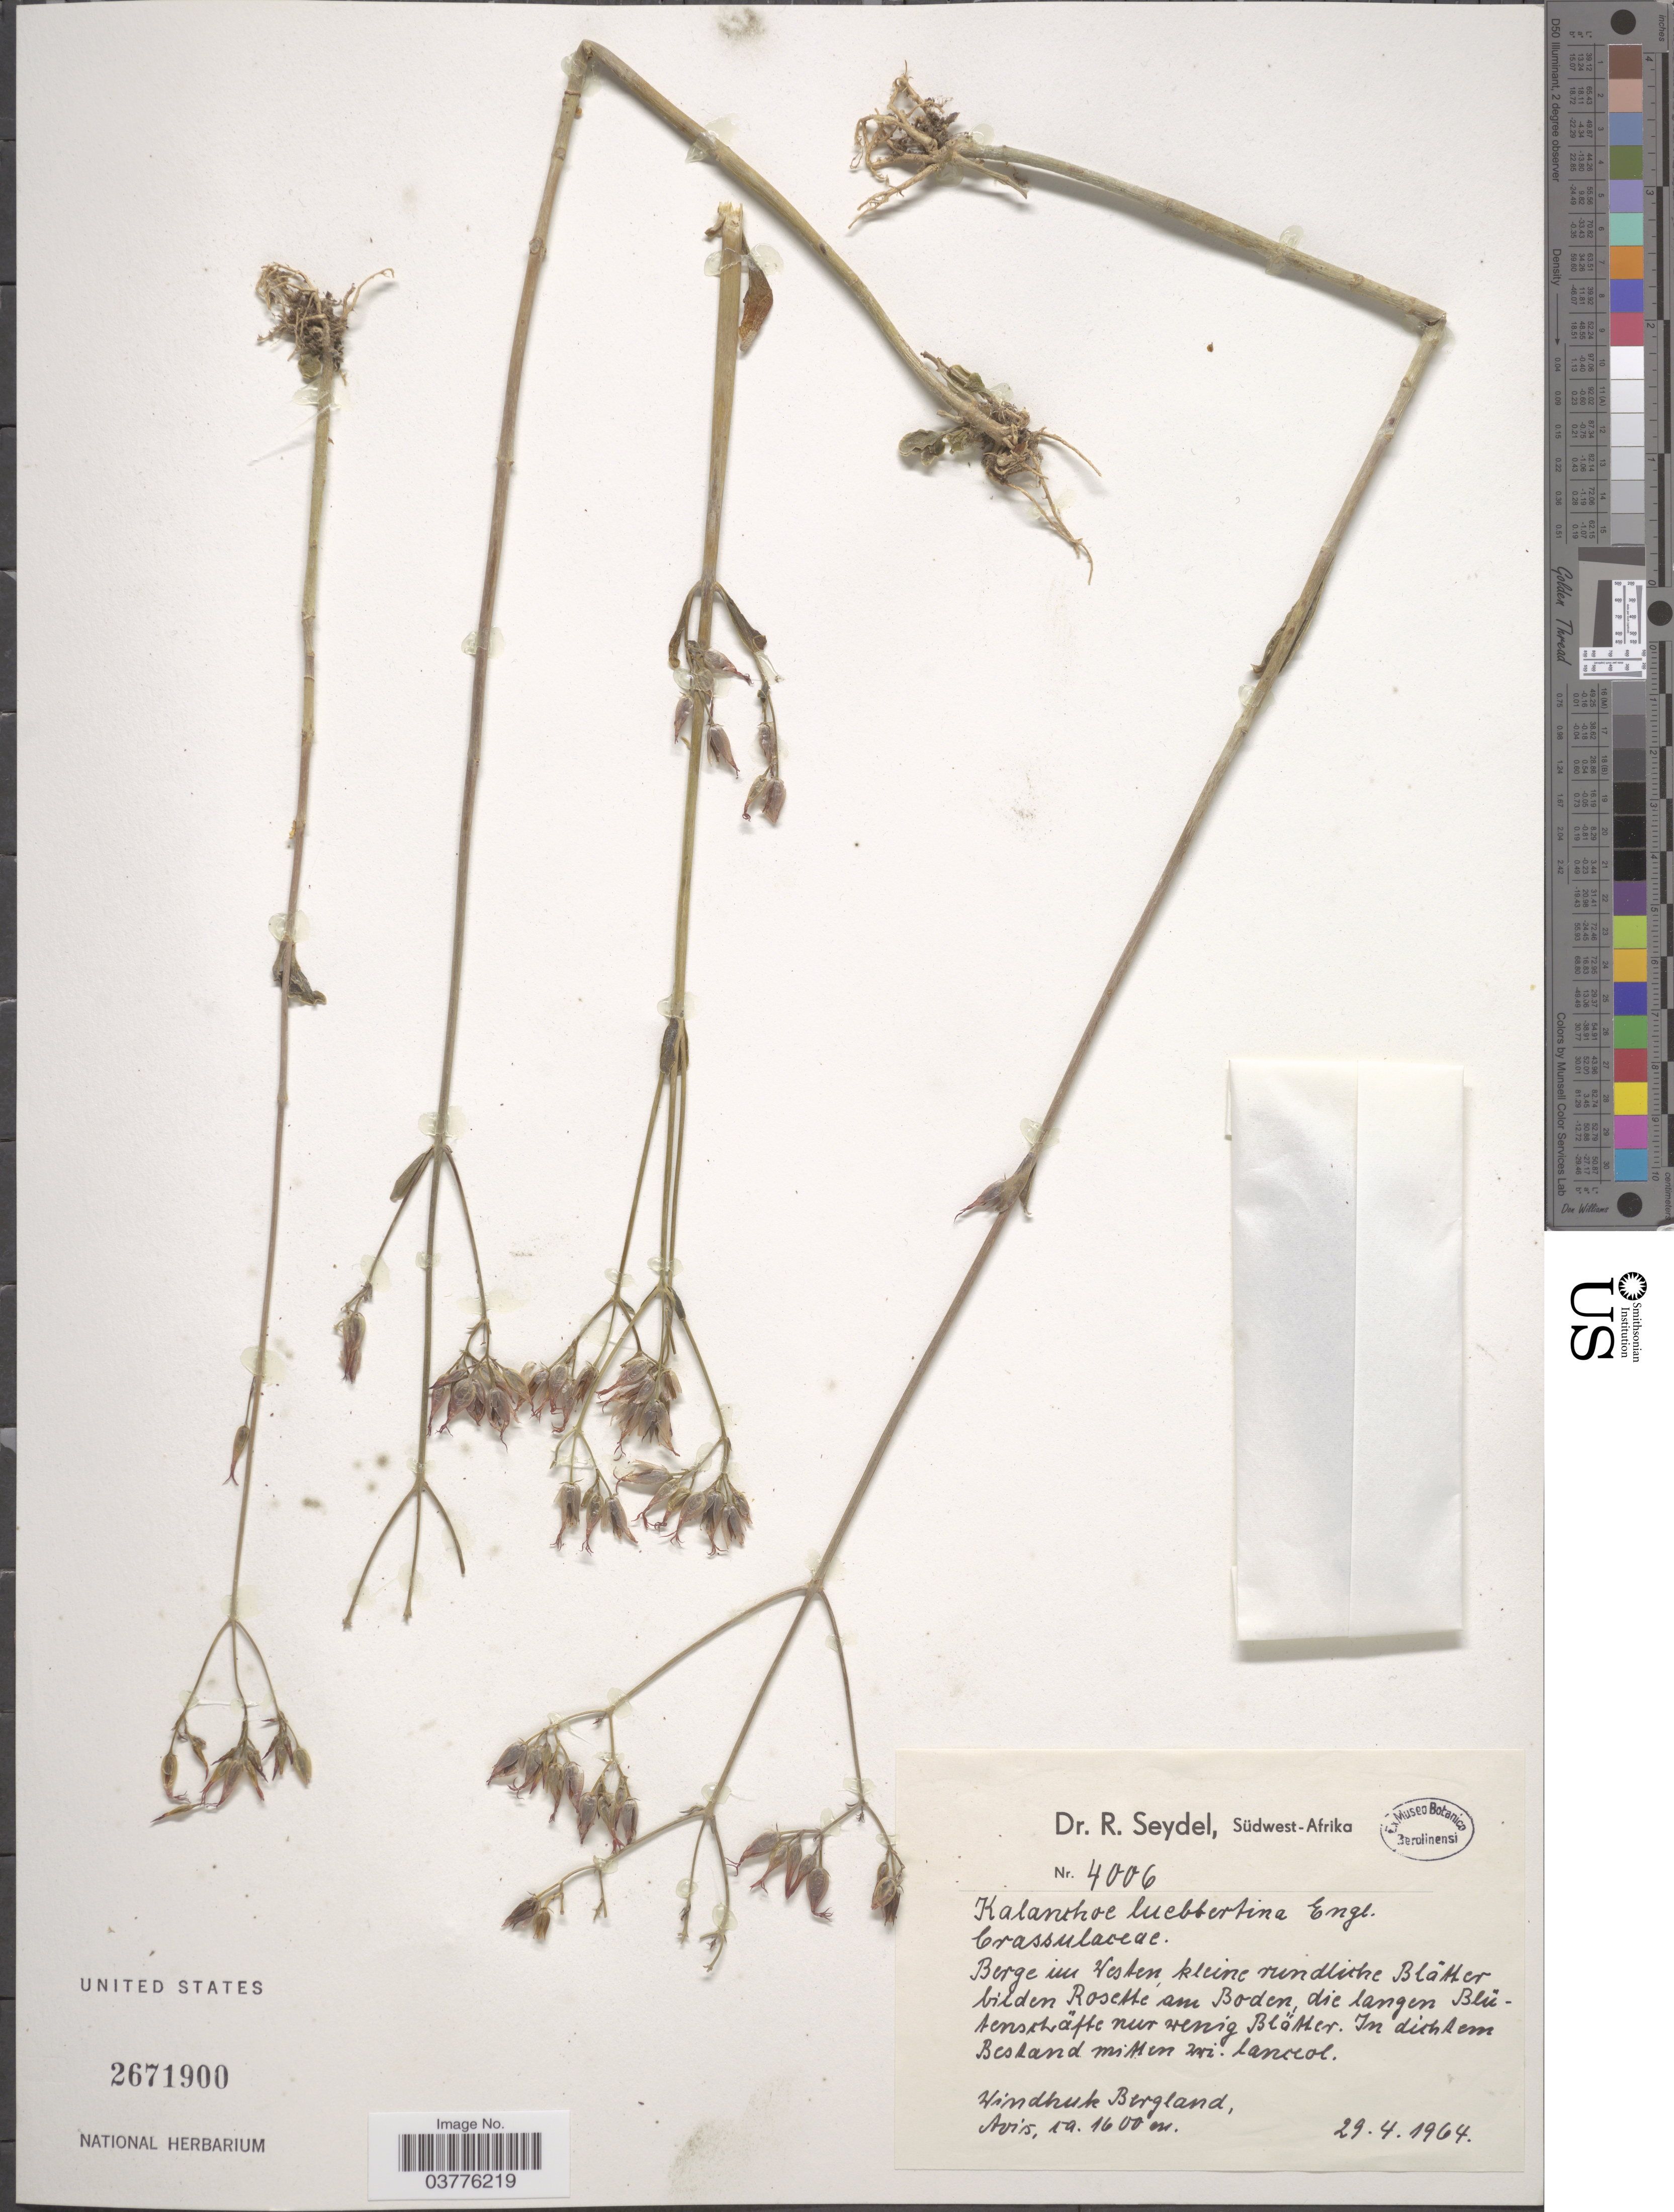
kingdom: Plantae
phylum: Tracheophyta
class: Magnoliopsida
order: Saxifragales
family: Crassulaceae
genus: Kalanchoe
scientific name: Kalanchoe luebbertiana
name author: Engl.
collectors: R. Seydel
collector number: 4006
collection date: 1964-04-29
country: Namibia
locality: Südwes-Afrika. Windhuk Bergland, Avis.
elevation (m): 1600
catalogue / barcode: US 2671900